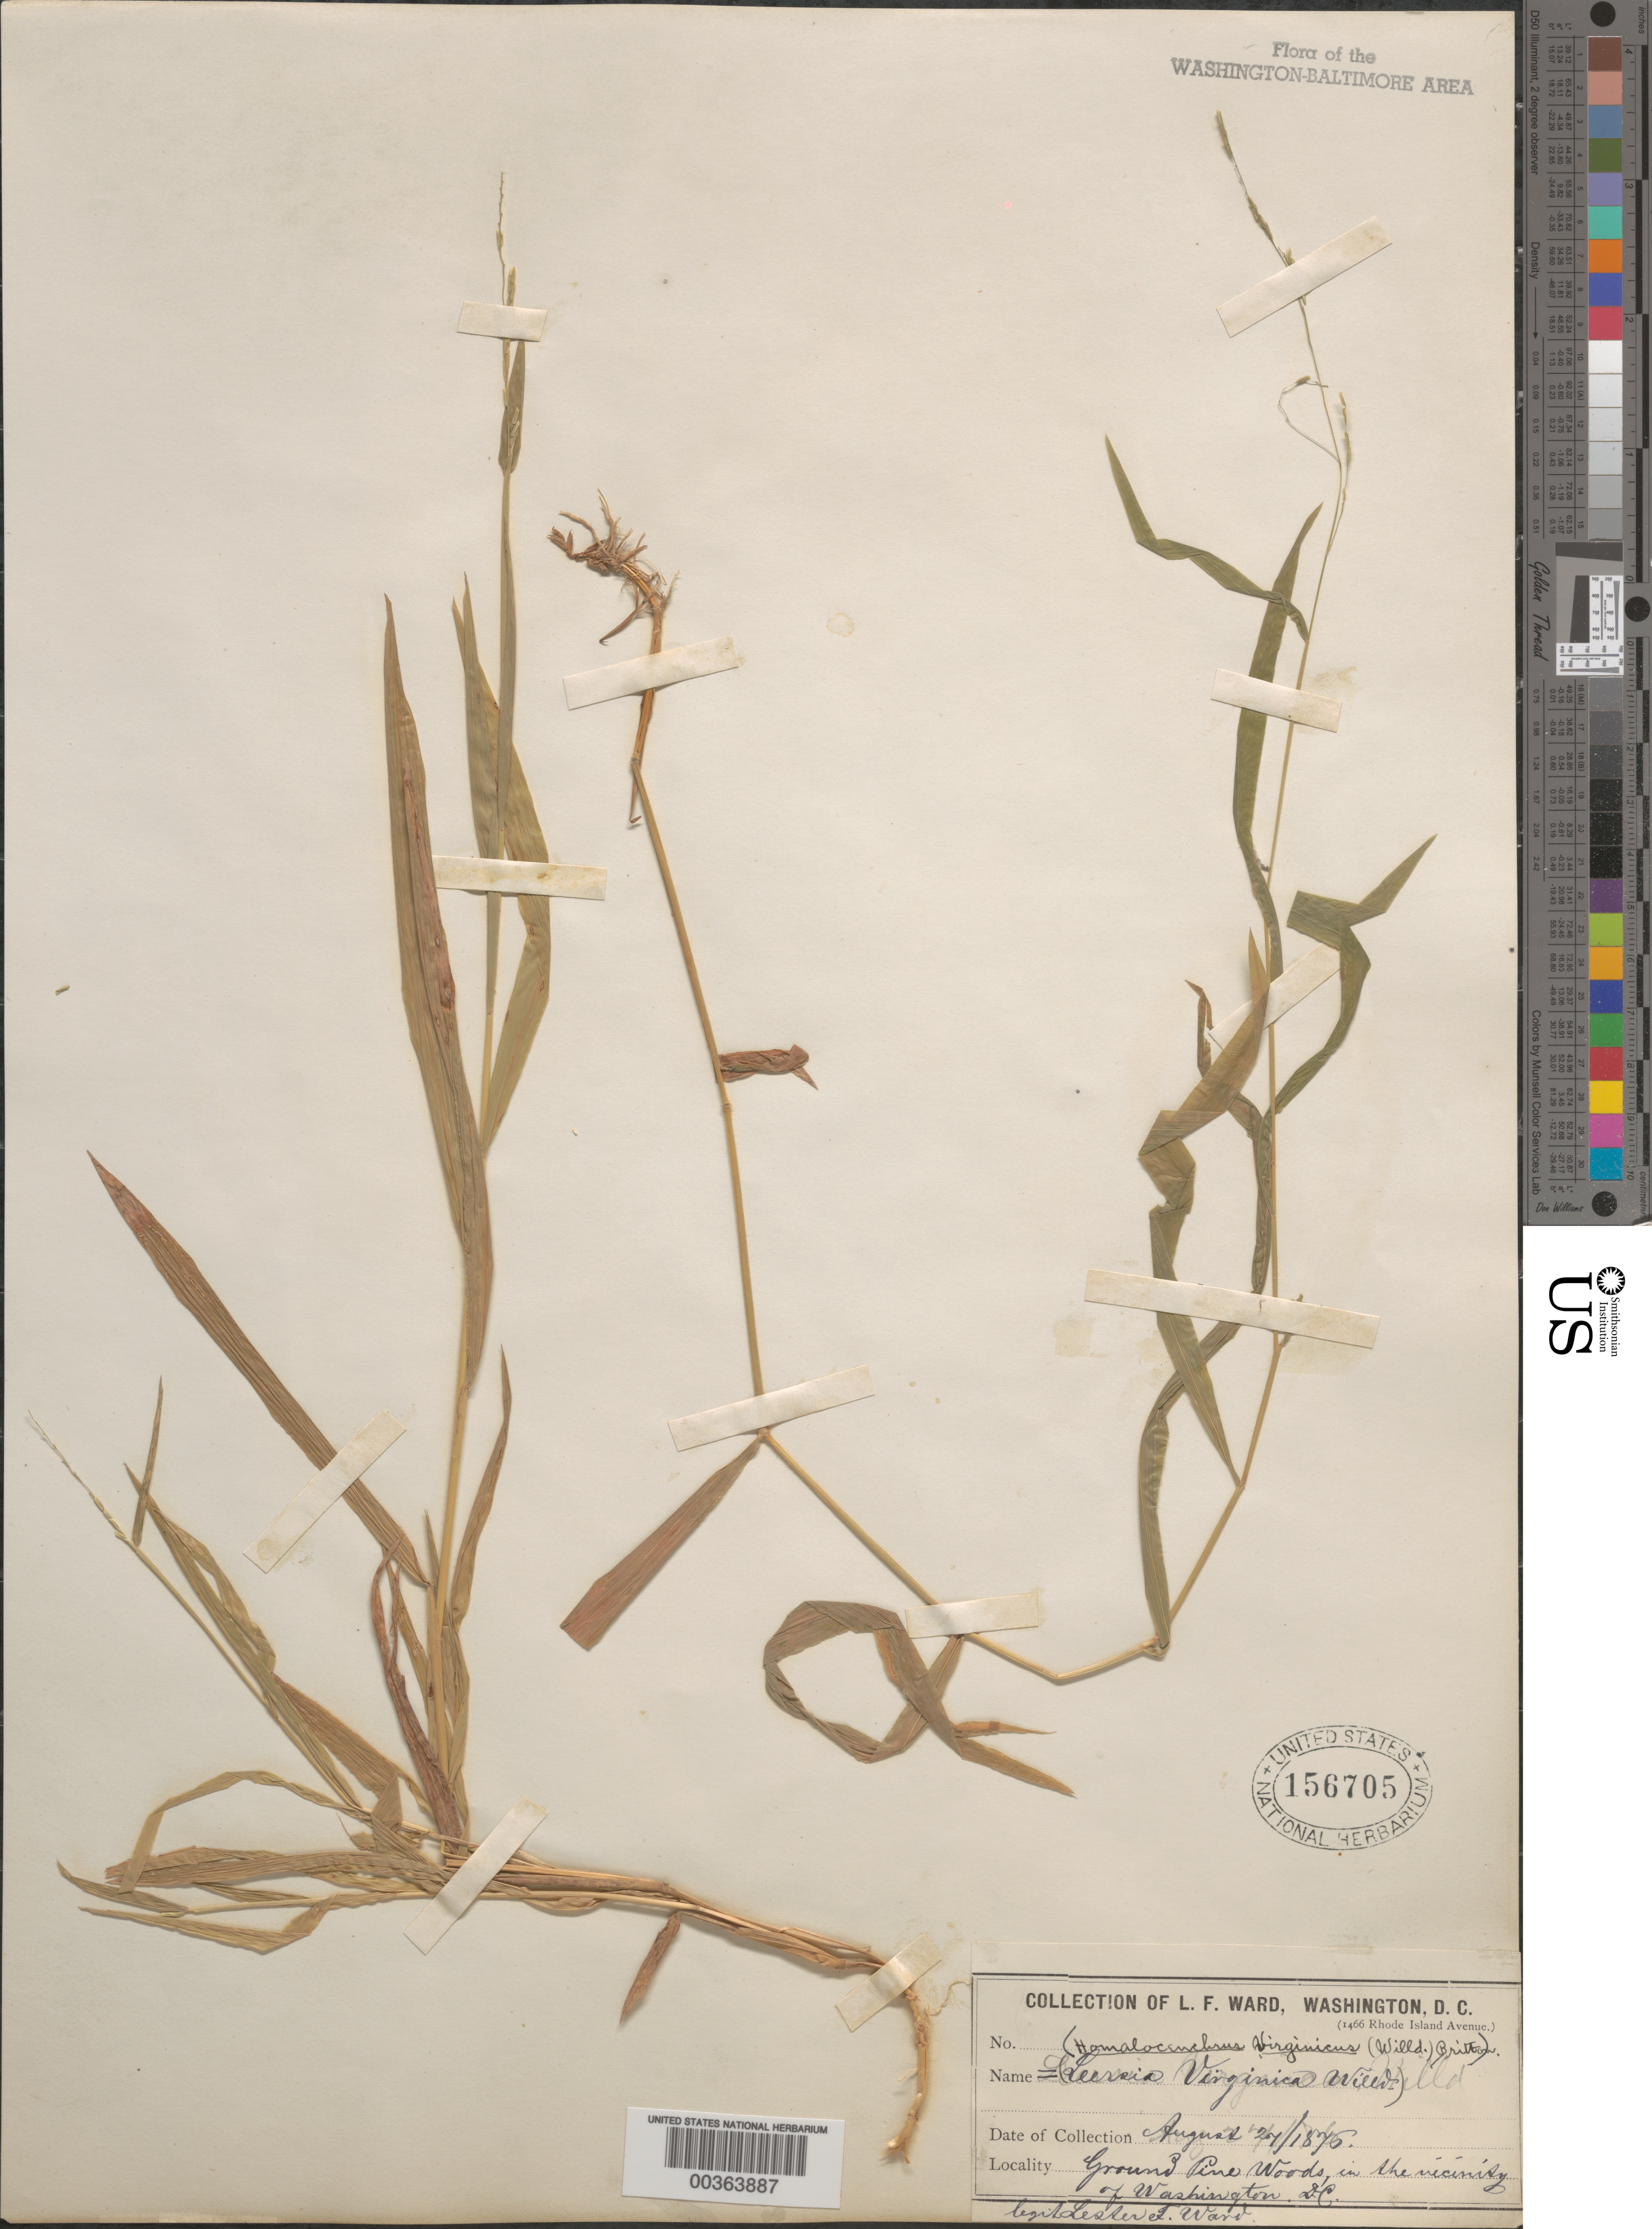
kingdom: Plantae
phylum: Tracheophyta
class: Liliopsida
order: Poales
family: Poaceae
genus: Leersia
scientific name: Leersia virginica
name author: Willd.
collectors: L. F. Ward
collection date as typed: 27 Aug 1876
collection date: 1876-08-27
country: United States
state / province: District of Columbia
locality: Washington DC area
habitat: In ground pine woods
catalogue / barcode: US 156705